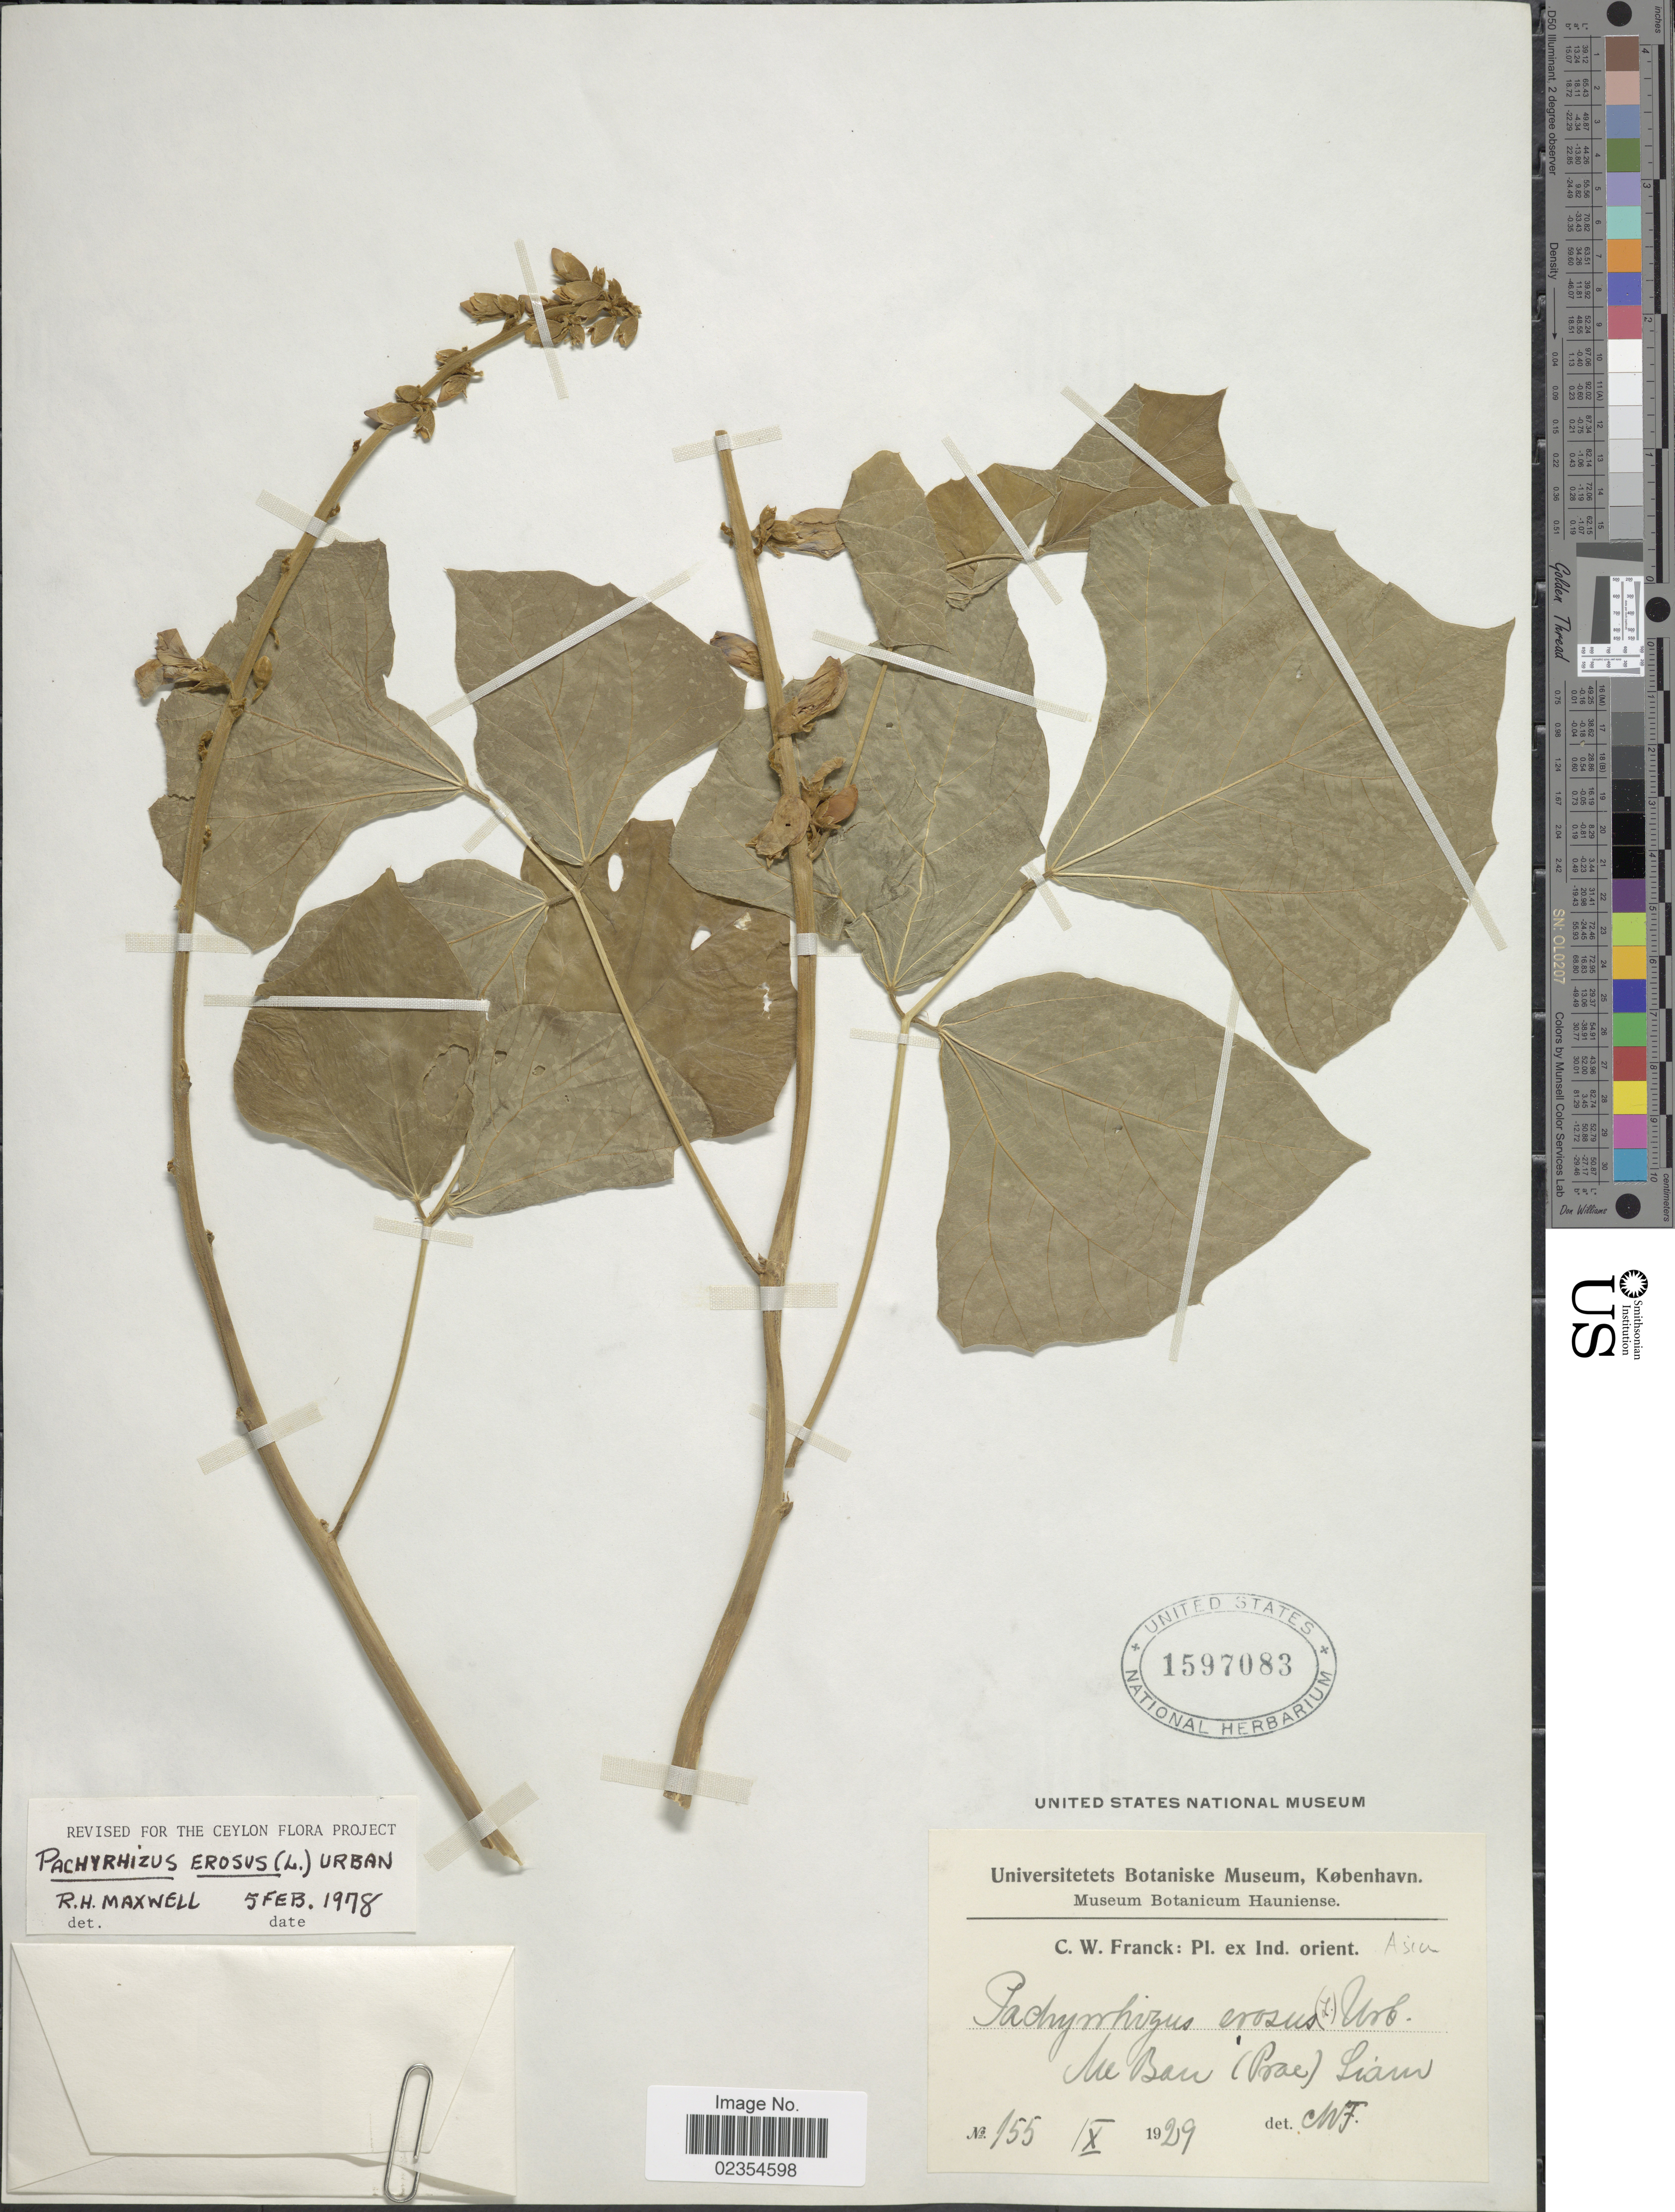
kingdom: Plantae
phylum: Tracheophyta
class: Magnoliopsida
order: Fabales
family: Fabaceae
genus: Pachyrhizus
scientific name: Pachyrhizus erosus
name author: (L.) Urb.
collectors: C. Franck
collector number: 155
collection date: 1929-09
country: Thailand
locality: Ind. orient. Asia, Me Ban (Prae) Liam [interpreted]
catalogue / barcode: US 1597083